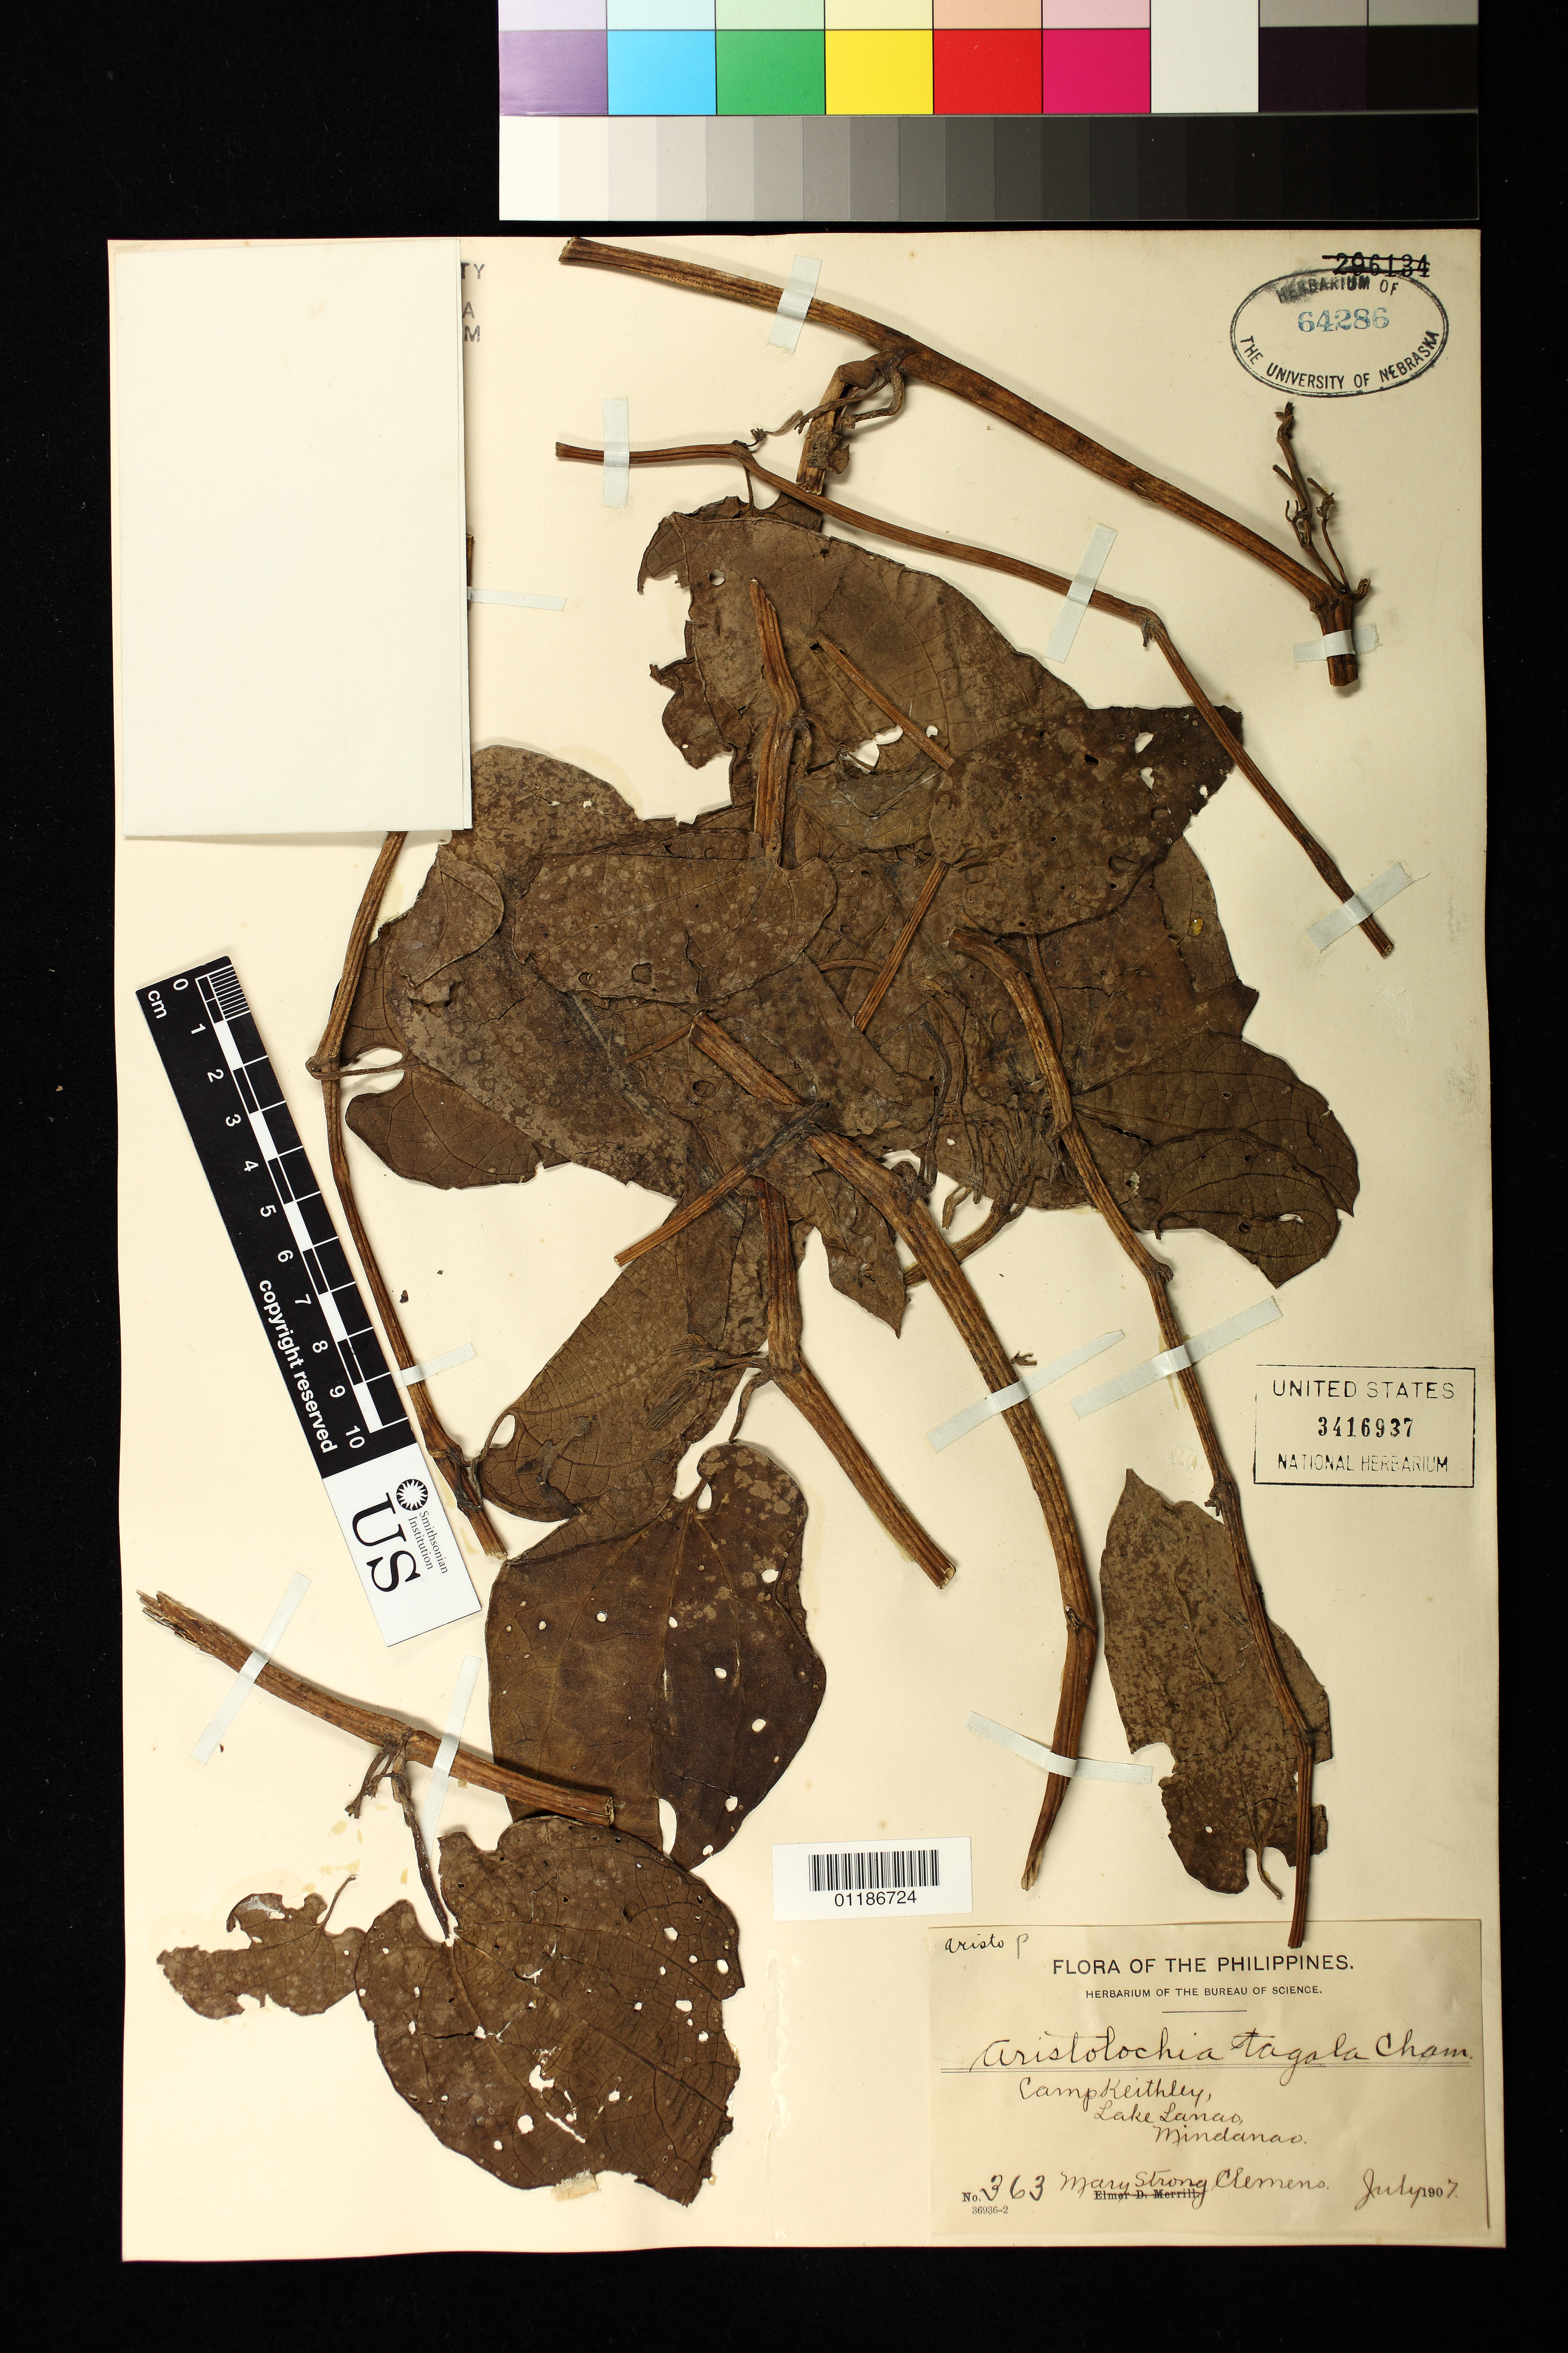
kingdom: Plantae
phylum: Tracheophyta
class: Magnoliopsida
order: Piperales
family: Aristolochiaceae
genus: Aristolochia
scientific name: Aristolochia sericea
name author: Blanco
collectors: M. S. Clemens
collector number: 363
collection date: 1907-07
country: Philippines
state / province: Muslim Mindanao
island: Mindanao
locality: Camp Keithley, Lake Lanao, Mindanao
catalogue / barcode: US 3416937